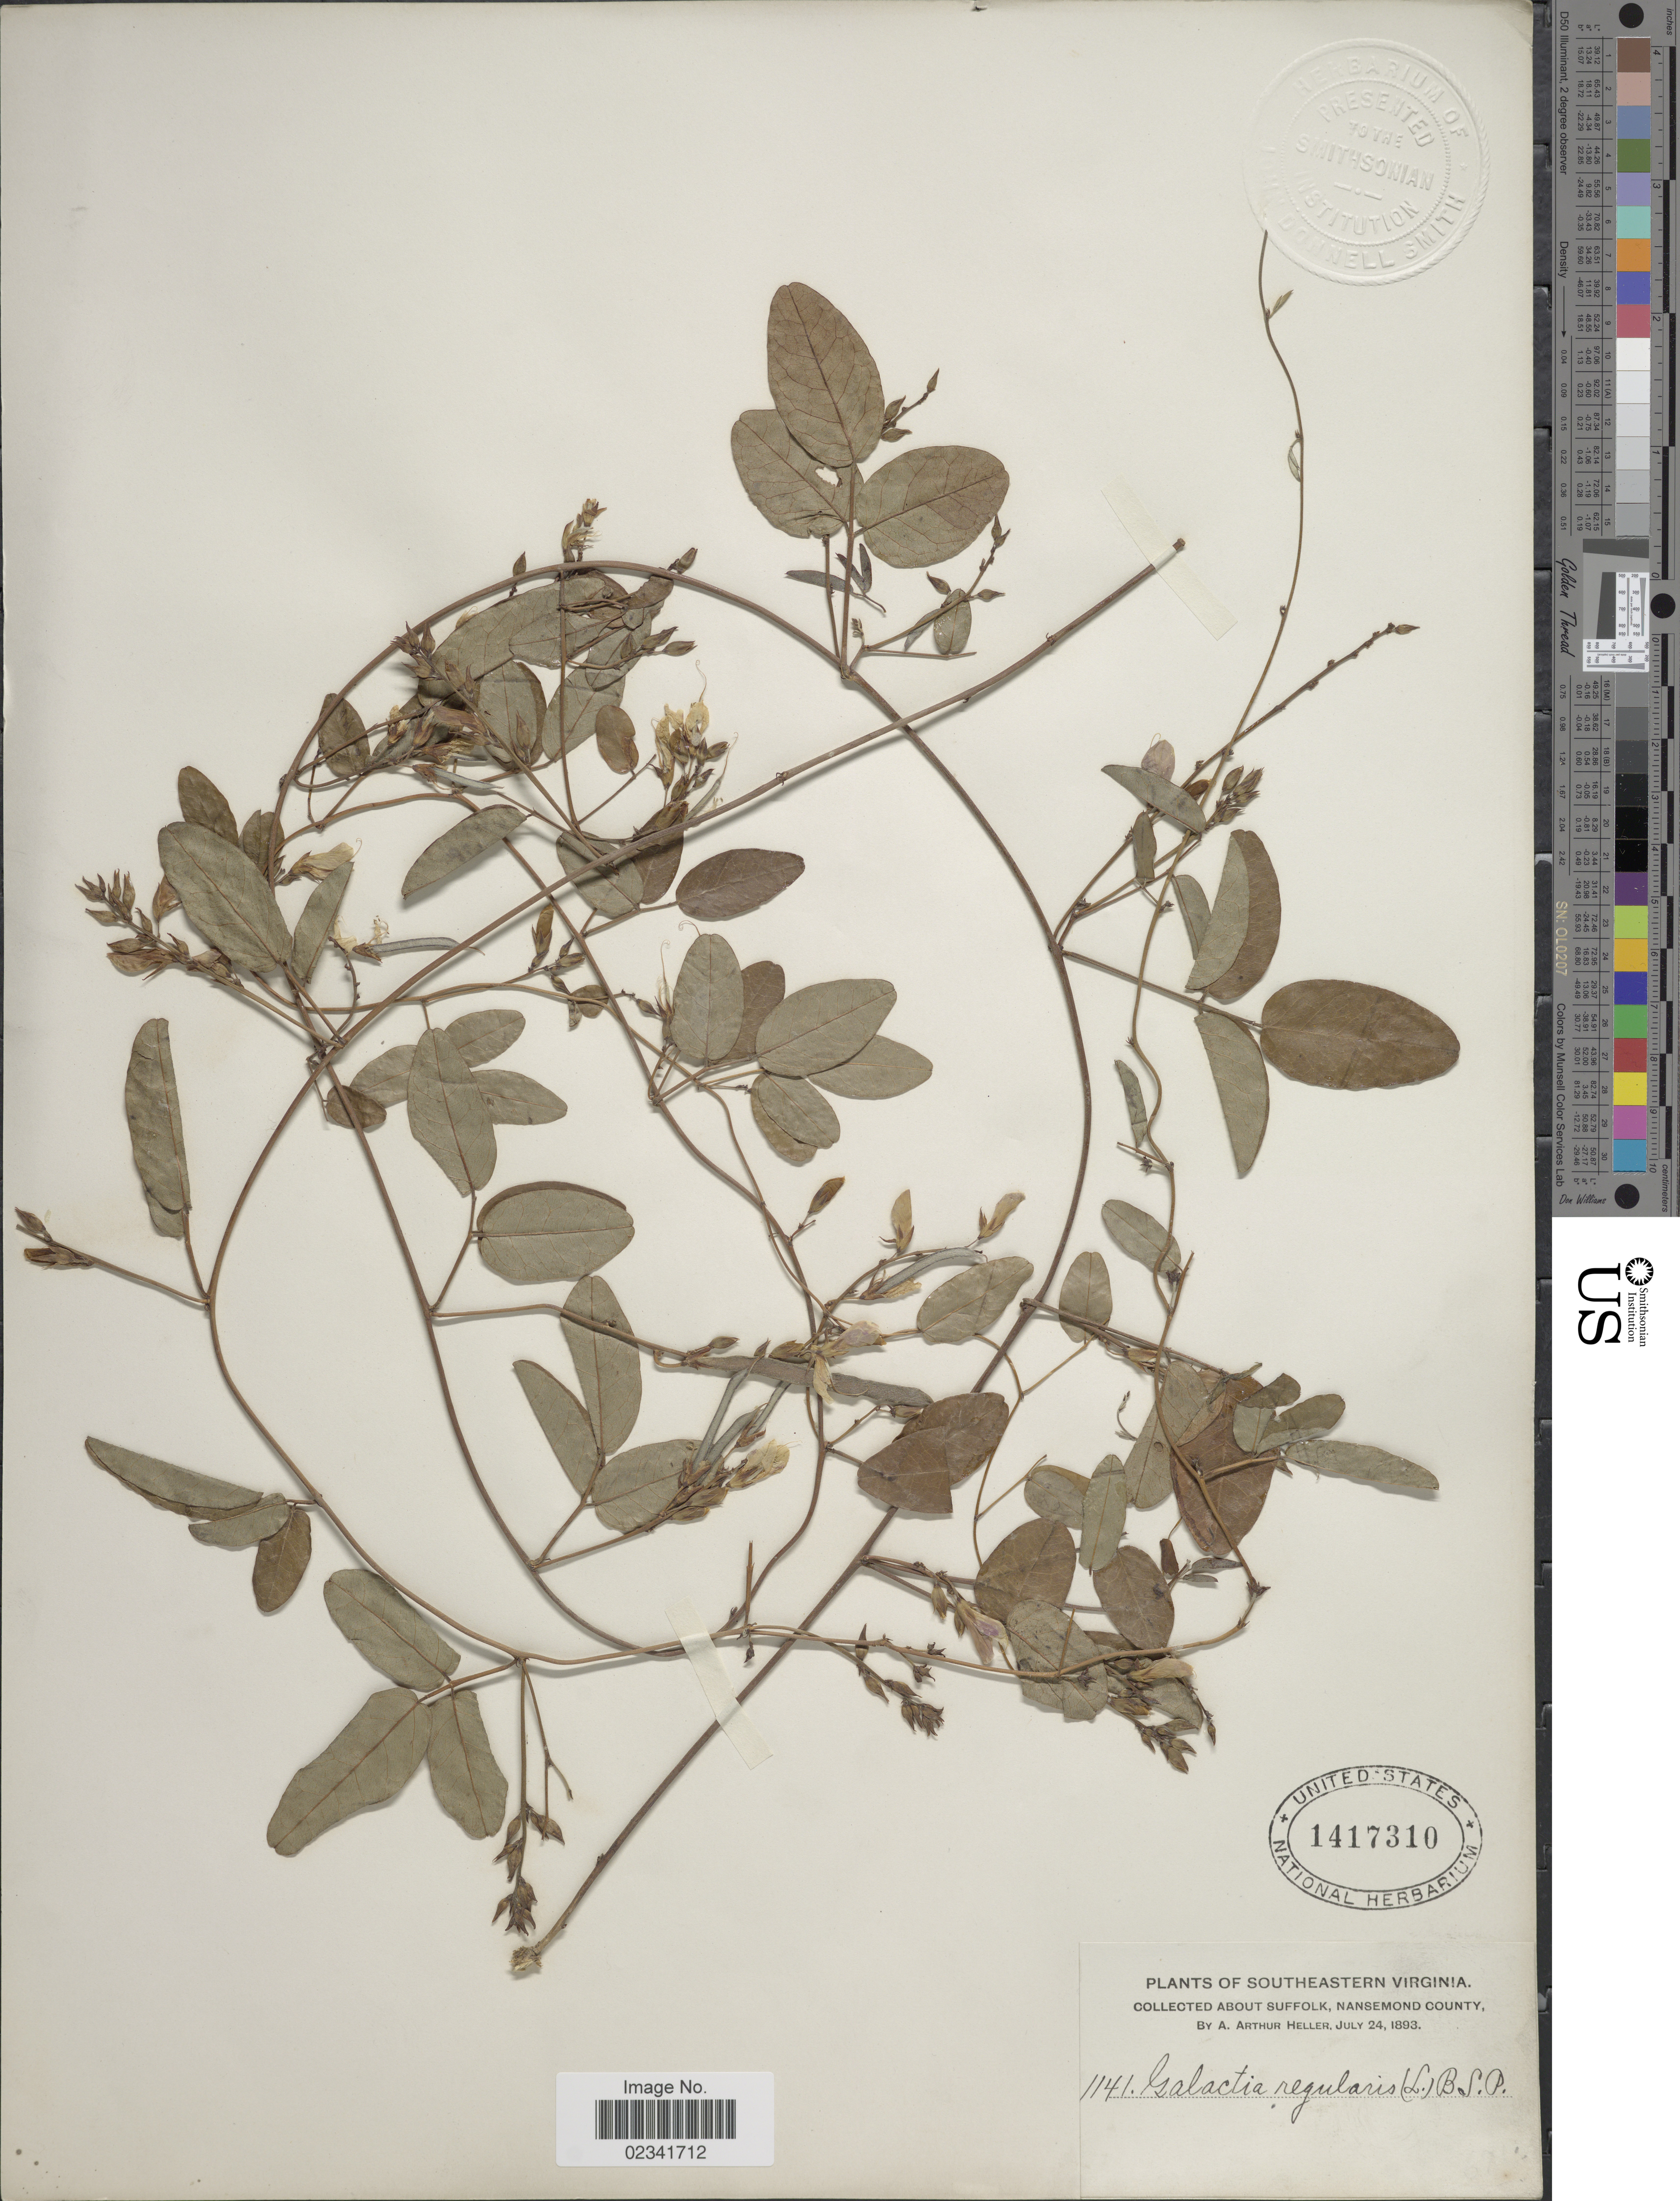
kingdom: Plantae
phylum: Tracheophyta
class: Magnoliopsida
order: Fabales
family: Fabaceae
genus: Galactia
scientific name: Galactia regularis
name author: (L.) Britton, Stearns & Poggenb.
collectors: A. A. Heller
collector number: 1141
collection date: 1893-07-24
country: United States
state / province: Virginia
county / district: City of Suffolk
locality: Southeastern Virginia, About Suffolk, Nansemond County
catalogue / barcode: US 1417310